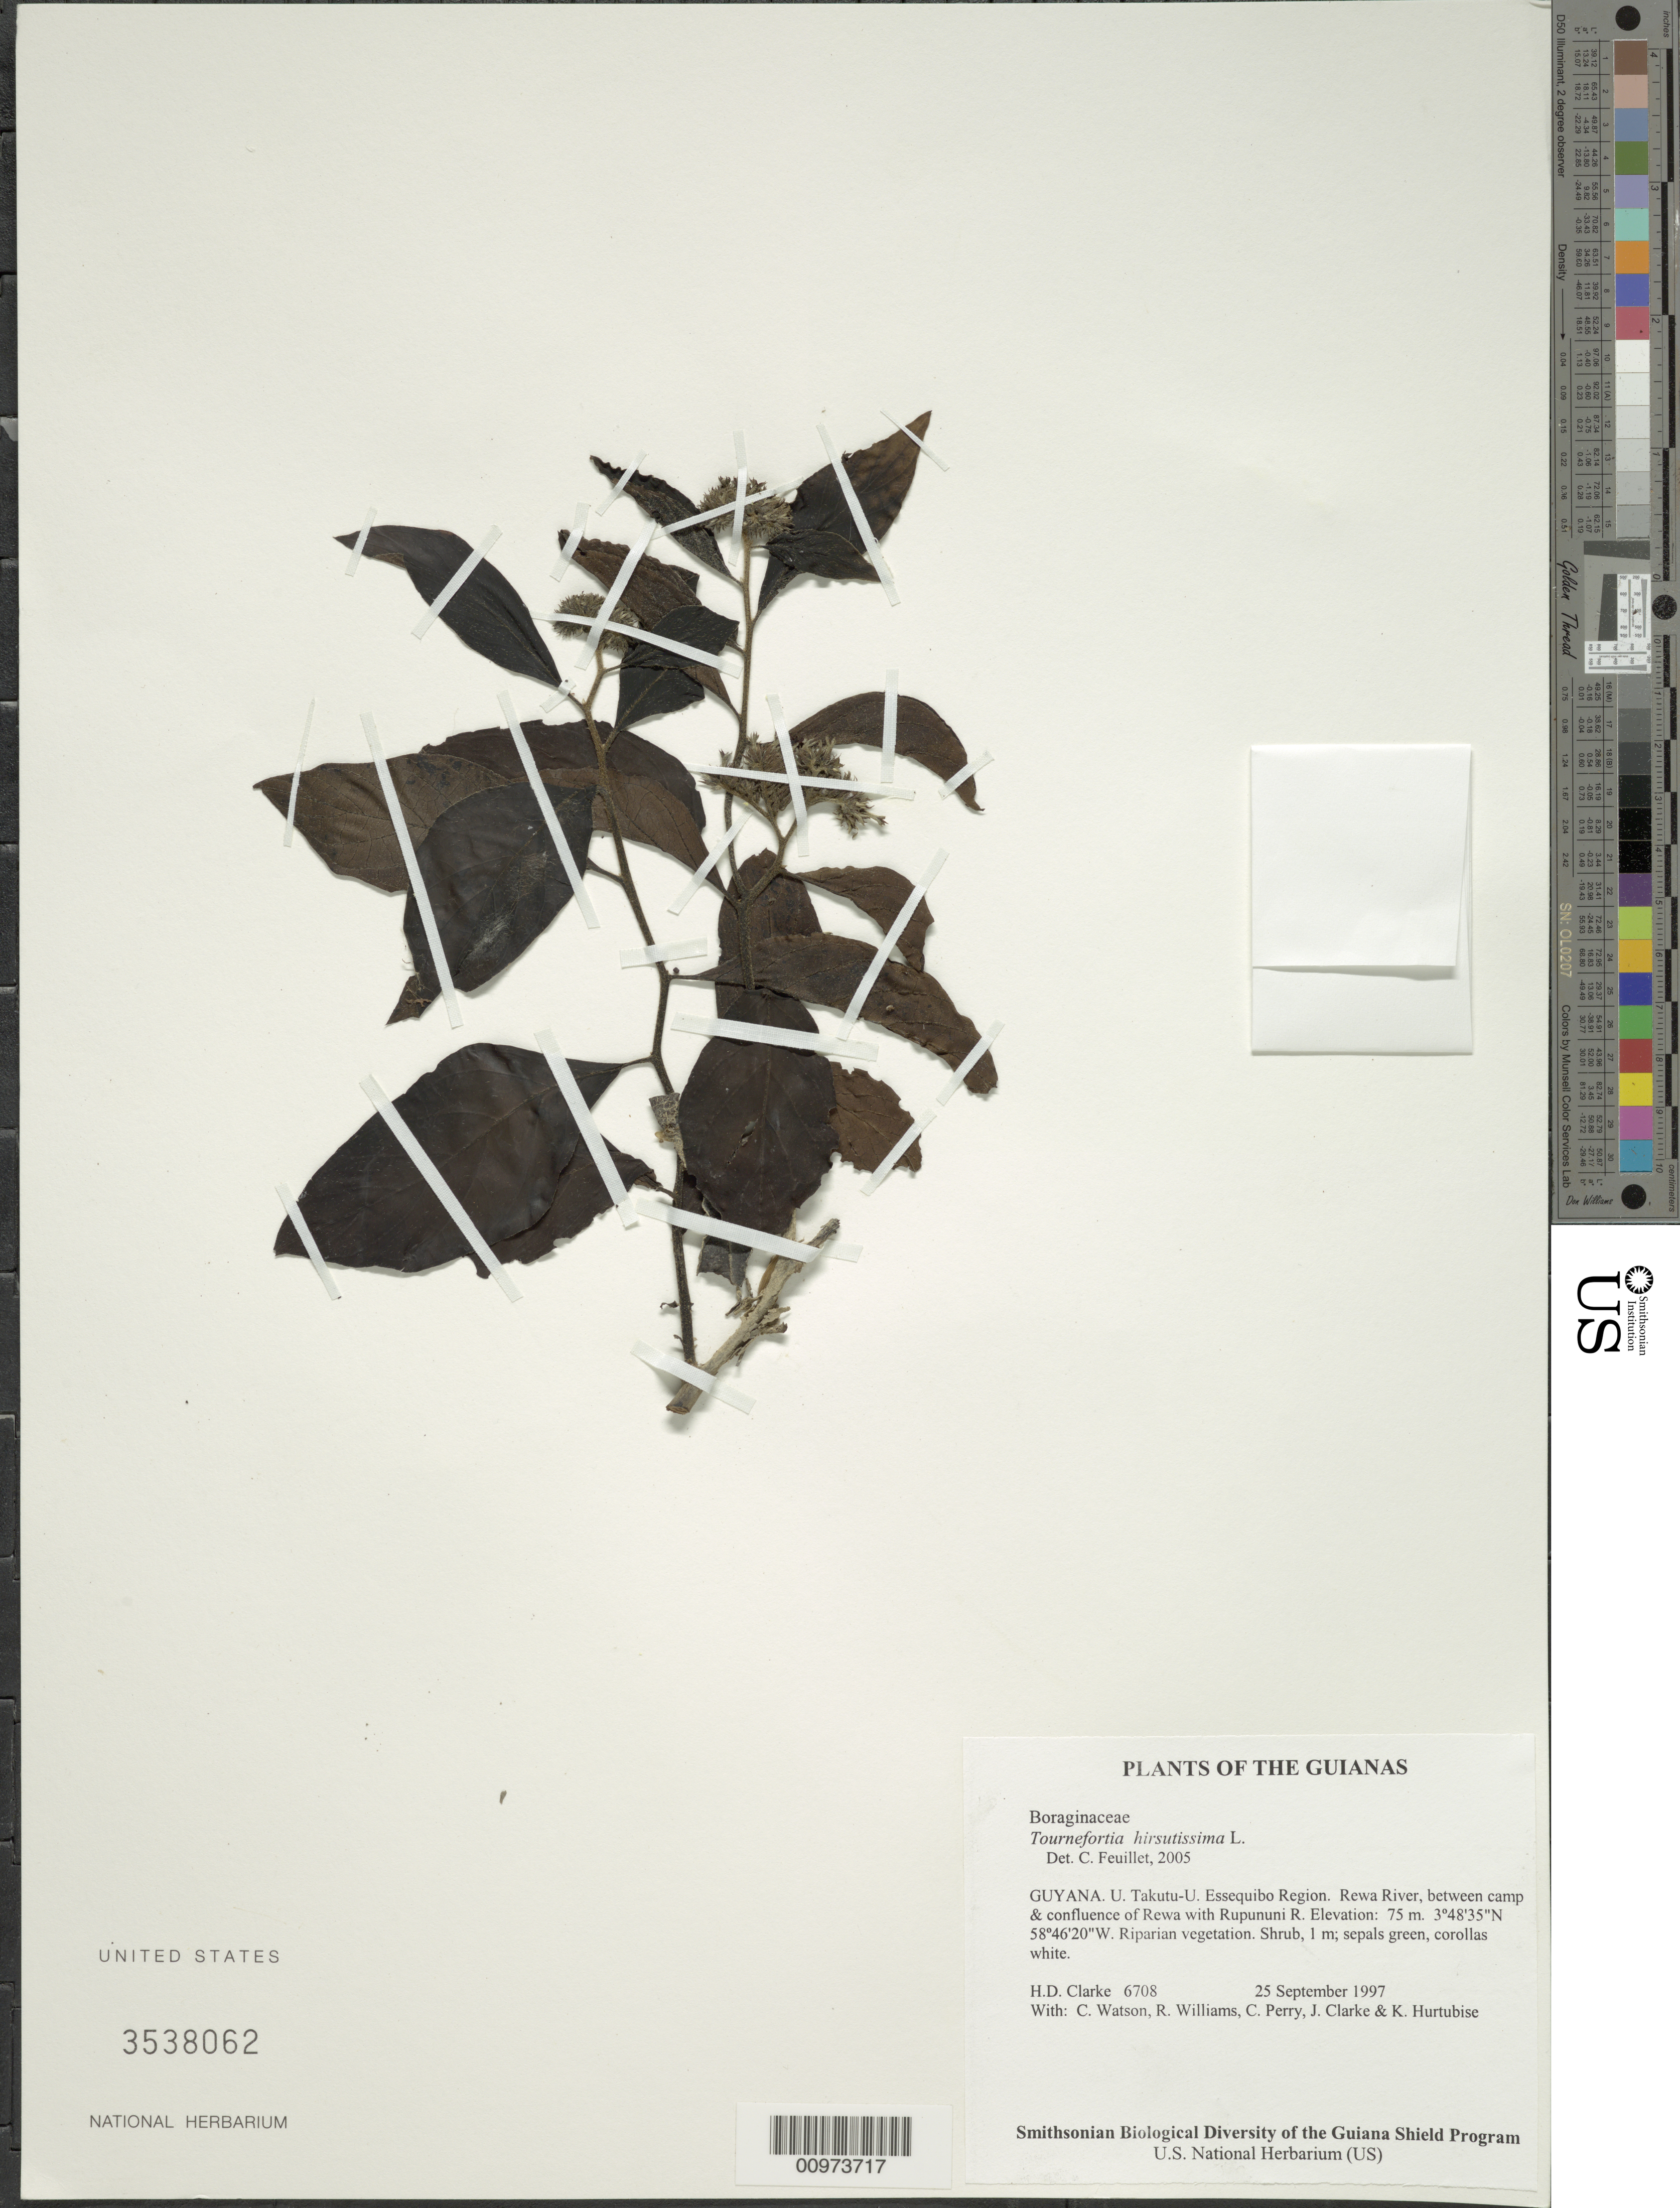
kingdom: Plantae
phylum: Tracheophyta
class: Magnoliopsida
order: Boraginales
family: Heliotropiaceae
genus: Tournefortia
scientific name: Tournefortia hirsutissima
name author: L.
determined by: Feuillet, C.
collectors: H. D. Clarke, C. Watson, R. Williams, C. Perry, J. Clarke & K. Hurtubise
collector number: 6708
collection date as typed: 25 September 1997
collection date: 1997-09-25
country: Guyana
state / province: U. Takutu-U. Essequibo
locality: Rewa River, between camp & confluence of Rewa with Rupununi R.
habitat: Riparian vegetation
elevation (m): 75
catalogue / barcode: US 3538062